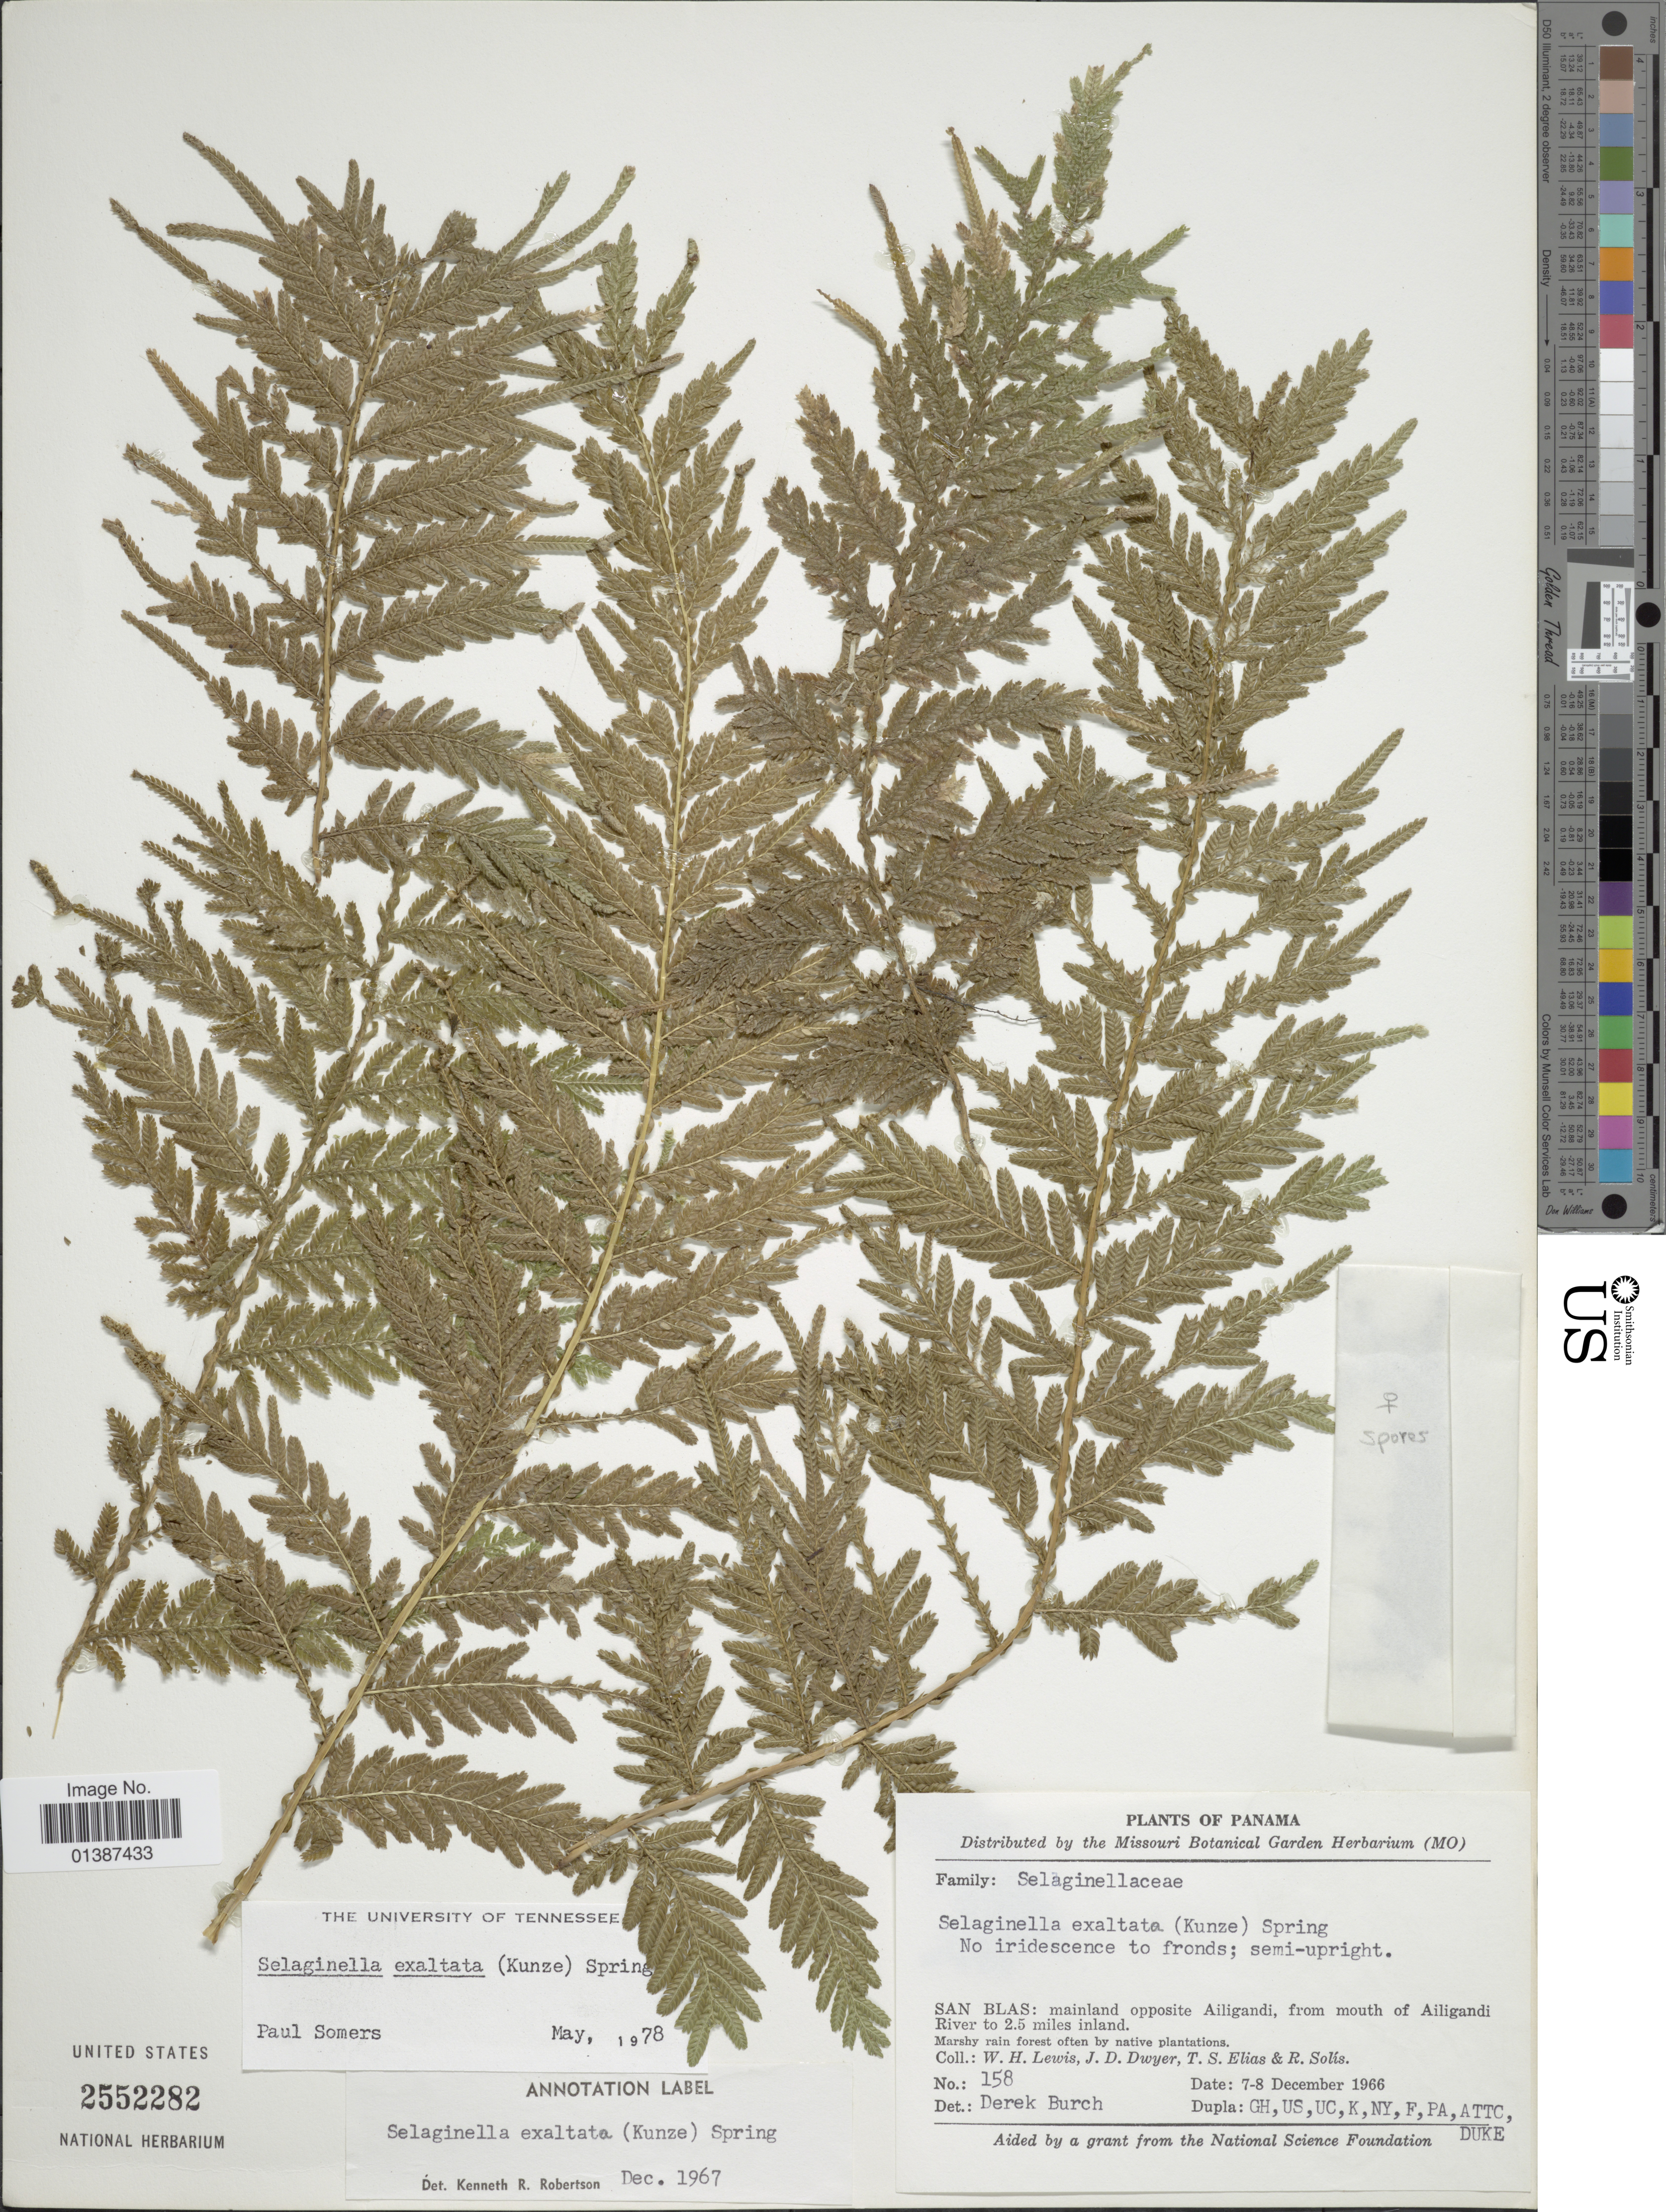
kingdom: Plantae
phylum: Tracheophyta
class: Lycopodiopsida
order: Selaginellales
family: Selaginellaceae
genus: Selaginella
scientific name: Selaginella exaltata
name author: (Kunze) Spring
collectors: W. H. Lewis, J. D. Dwyer, T. S. Elias & R. Solis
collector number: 158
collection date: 1966-12-07/1966-12-08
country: Panama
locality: San Blas: mainland opposite Ailigandi, from mouth of Ailigandi Ruver to 2.5 miles inland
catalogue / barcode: US 2552282